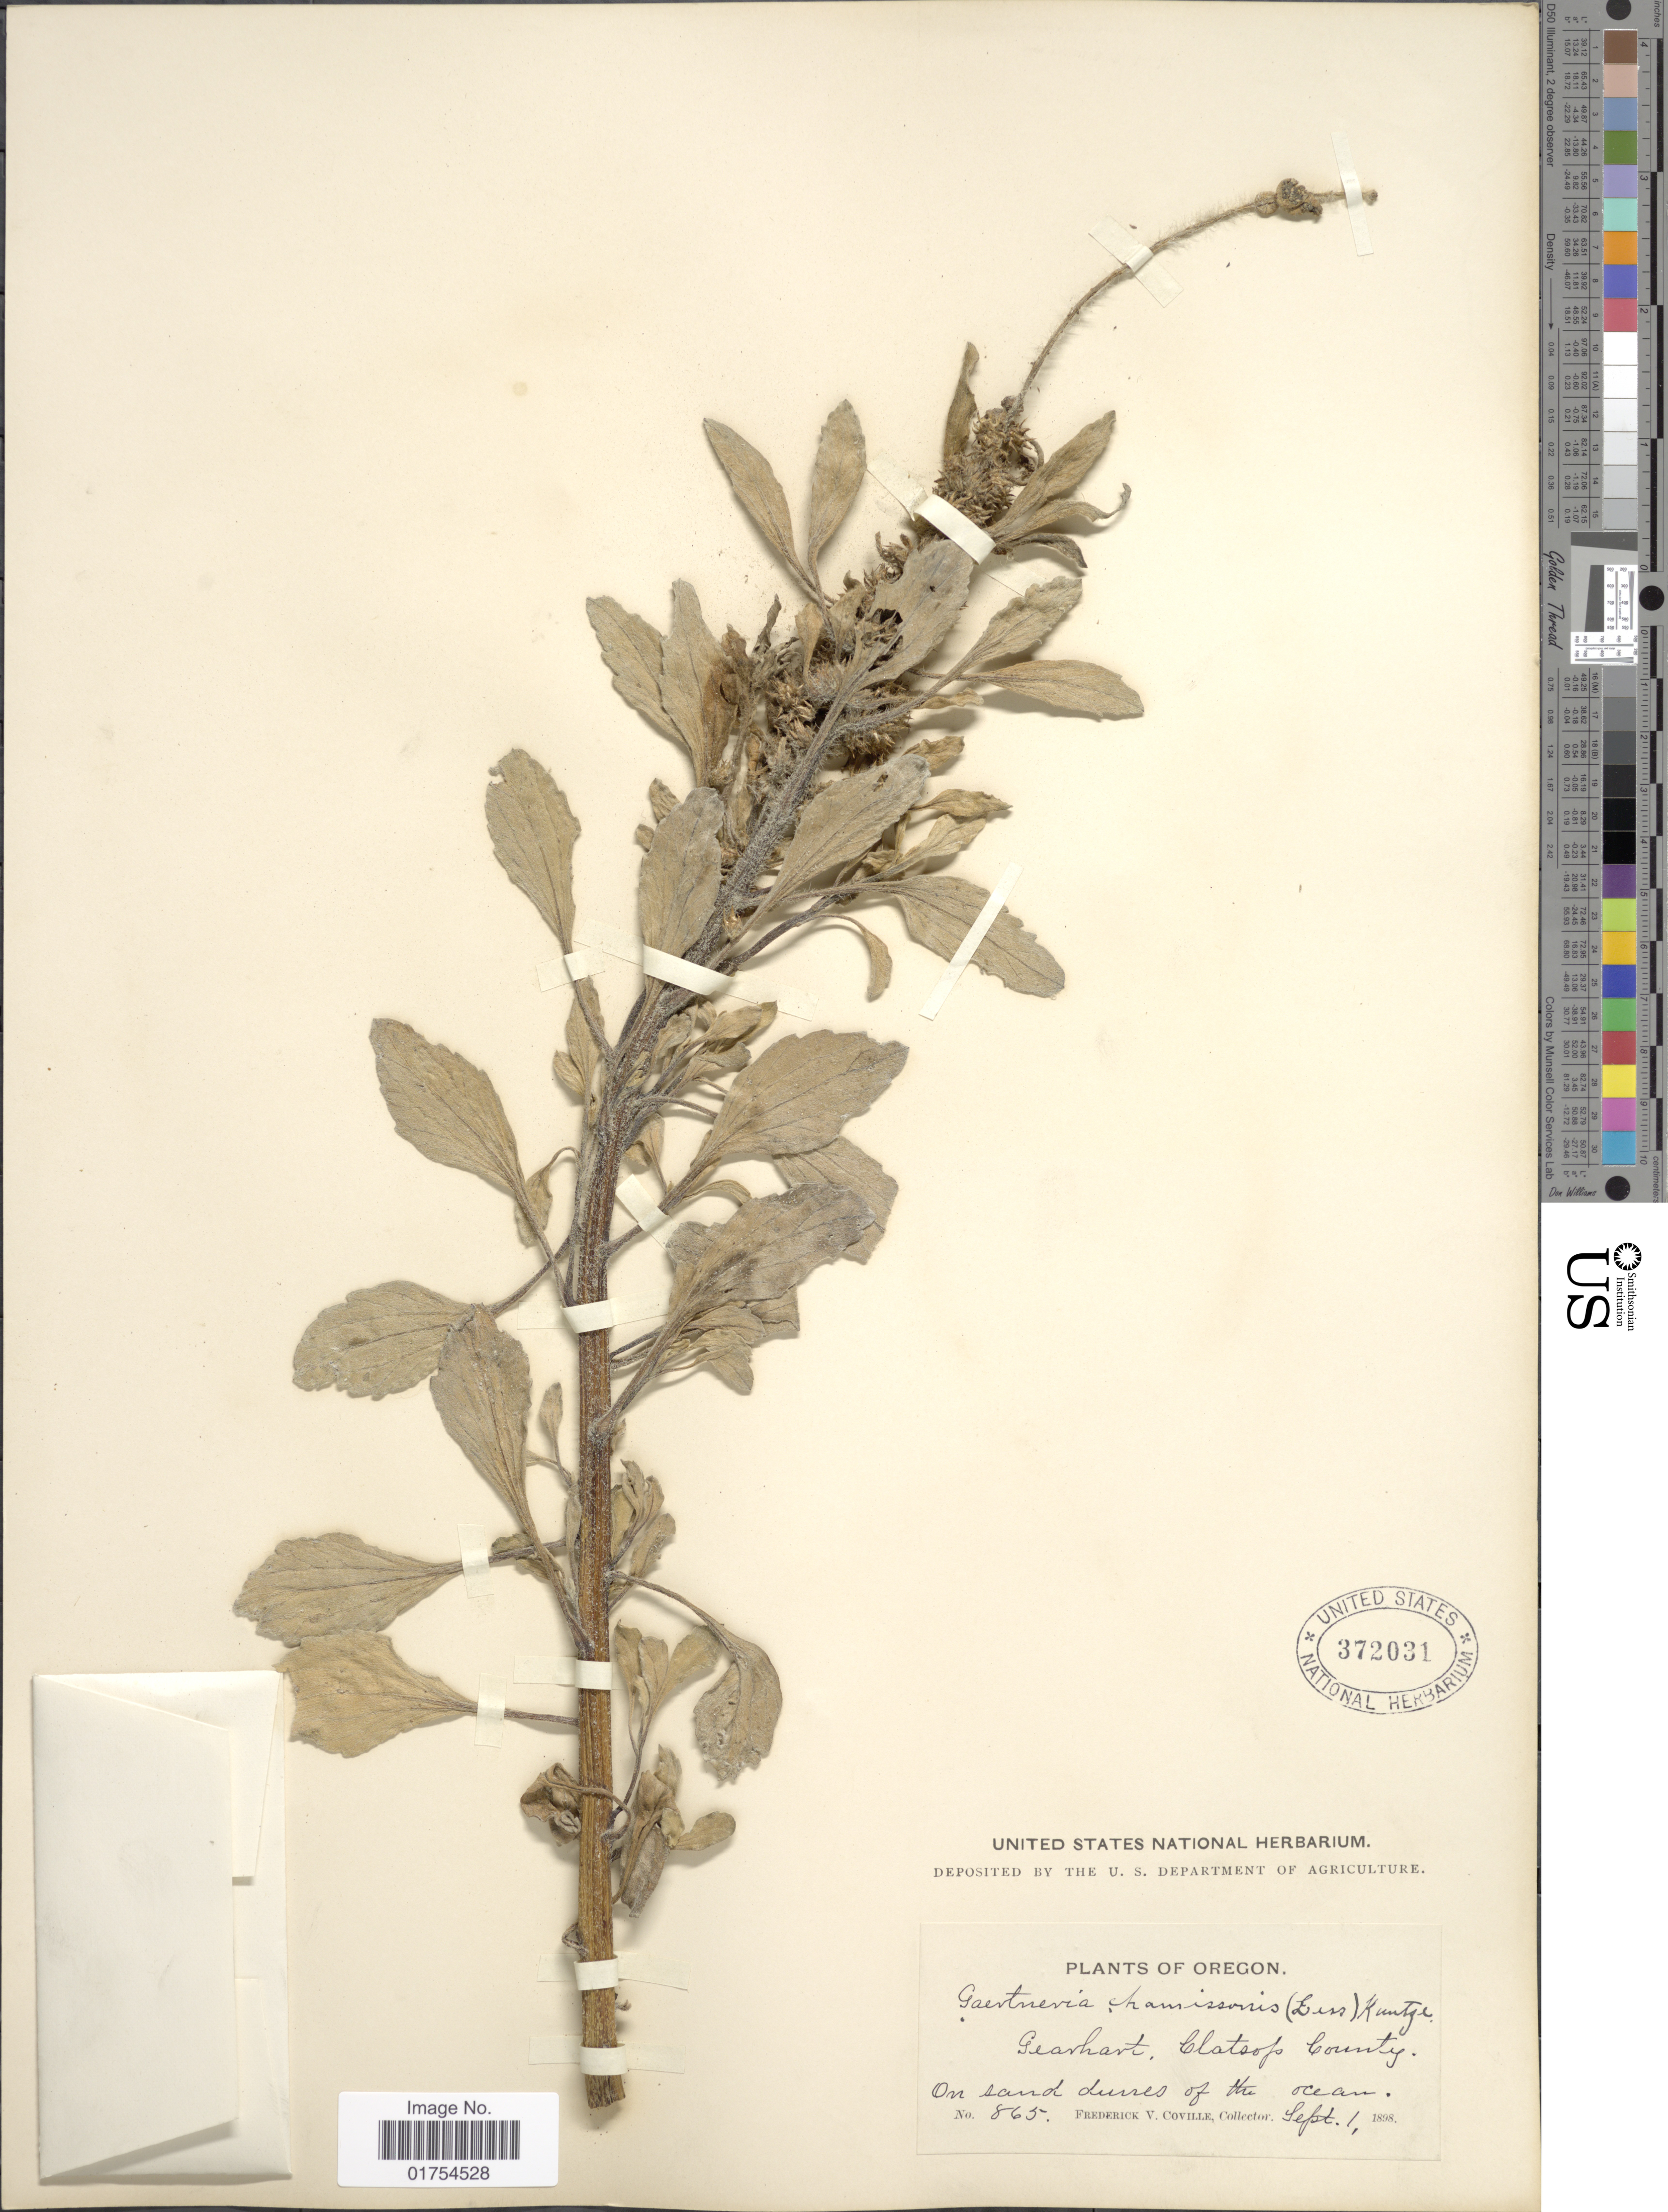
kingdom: Plantae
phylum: Tracheophyta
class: Magnoliopsida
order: Asterales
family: Asteraceae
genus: Franseria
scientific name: Franseria chamissonis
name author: Less.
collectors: F. V. Coville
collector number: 865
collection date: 1898-09-01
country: United States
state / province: Oregon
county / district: Clatsop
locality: Gearhart, Clatsop County, on sand dunes of the ocean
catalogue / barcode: US 372031